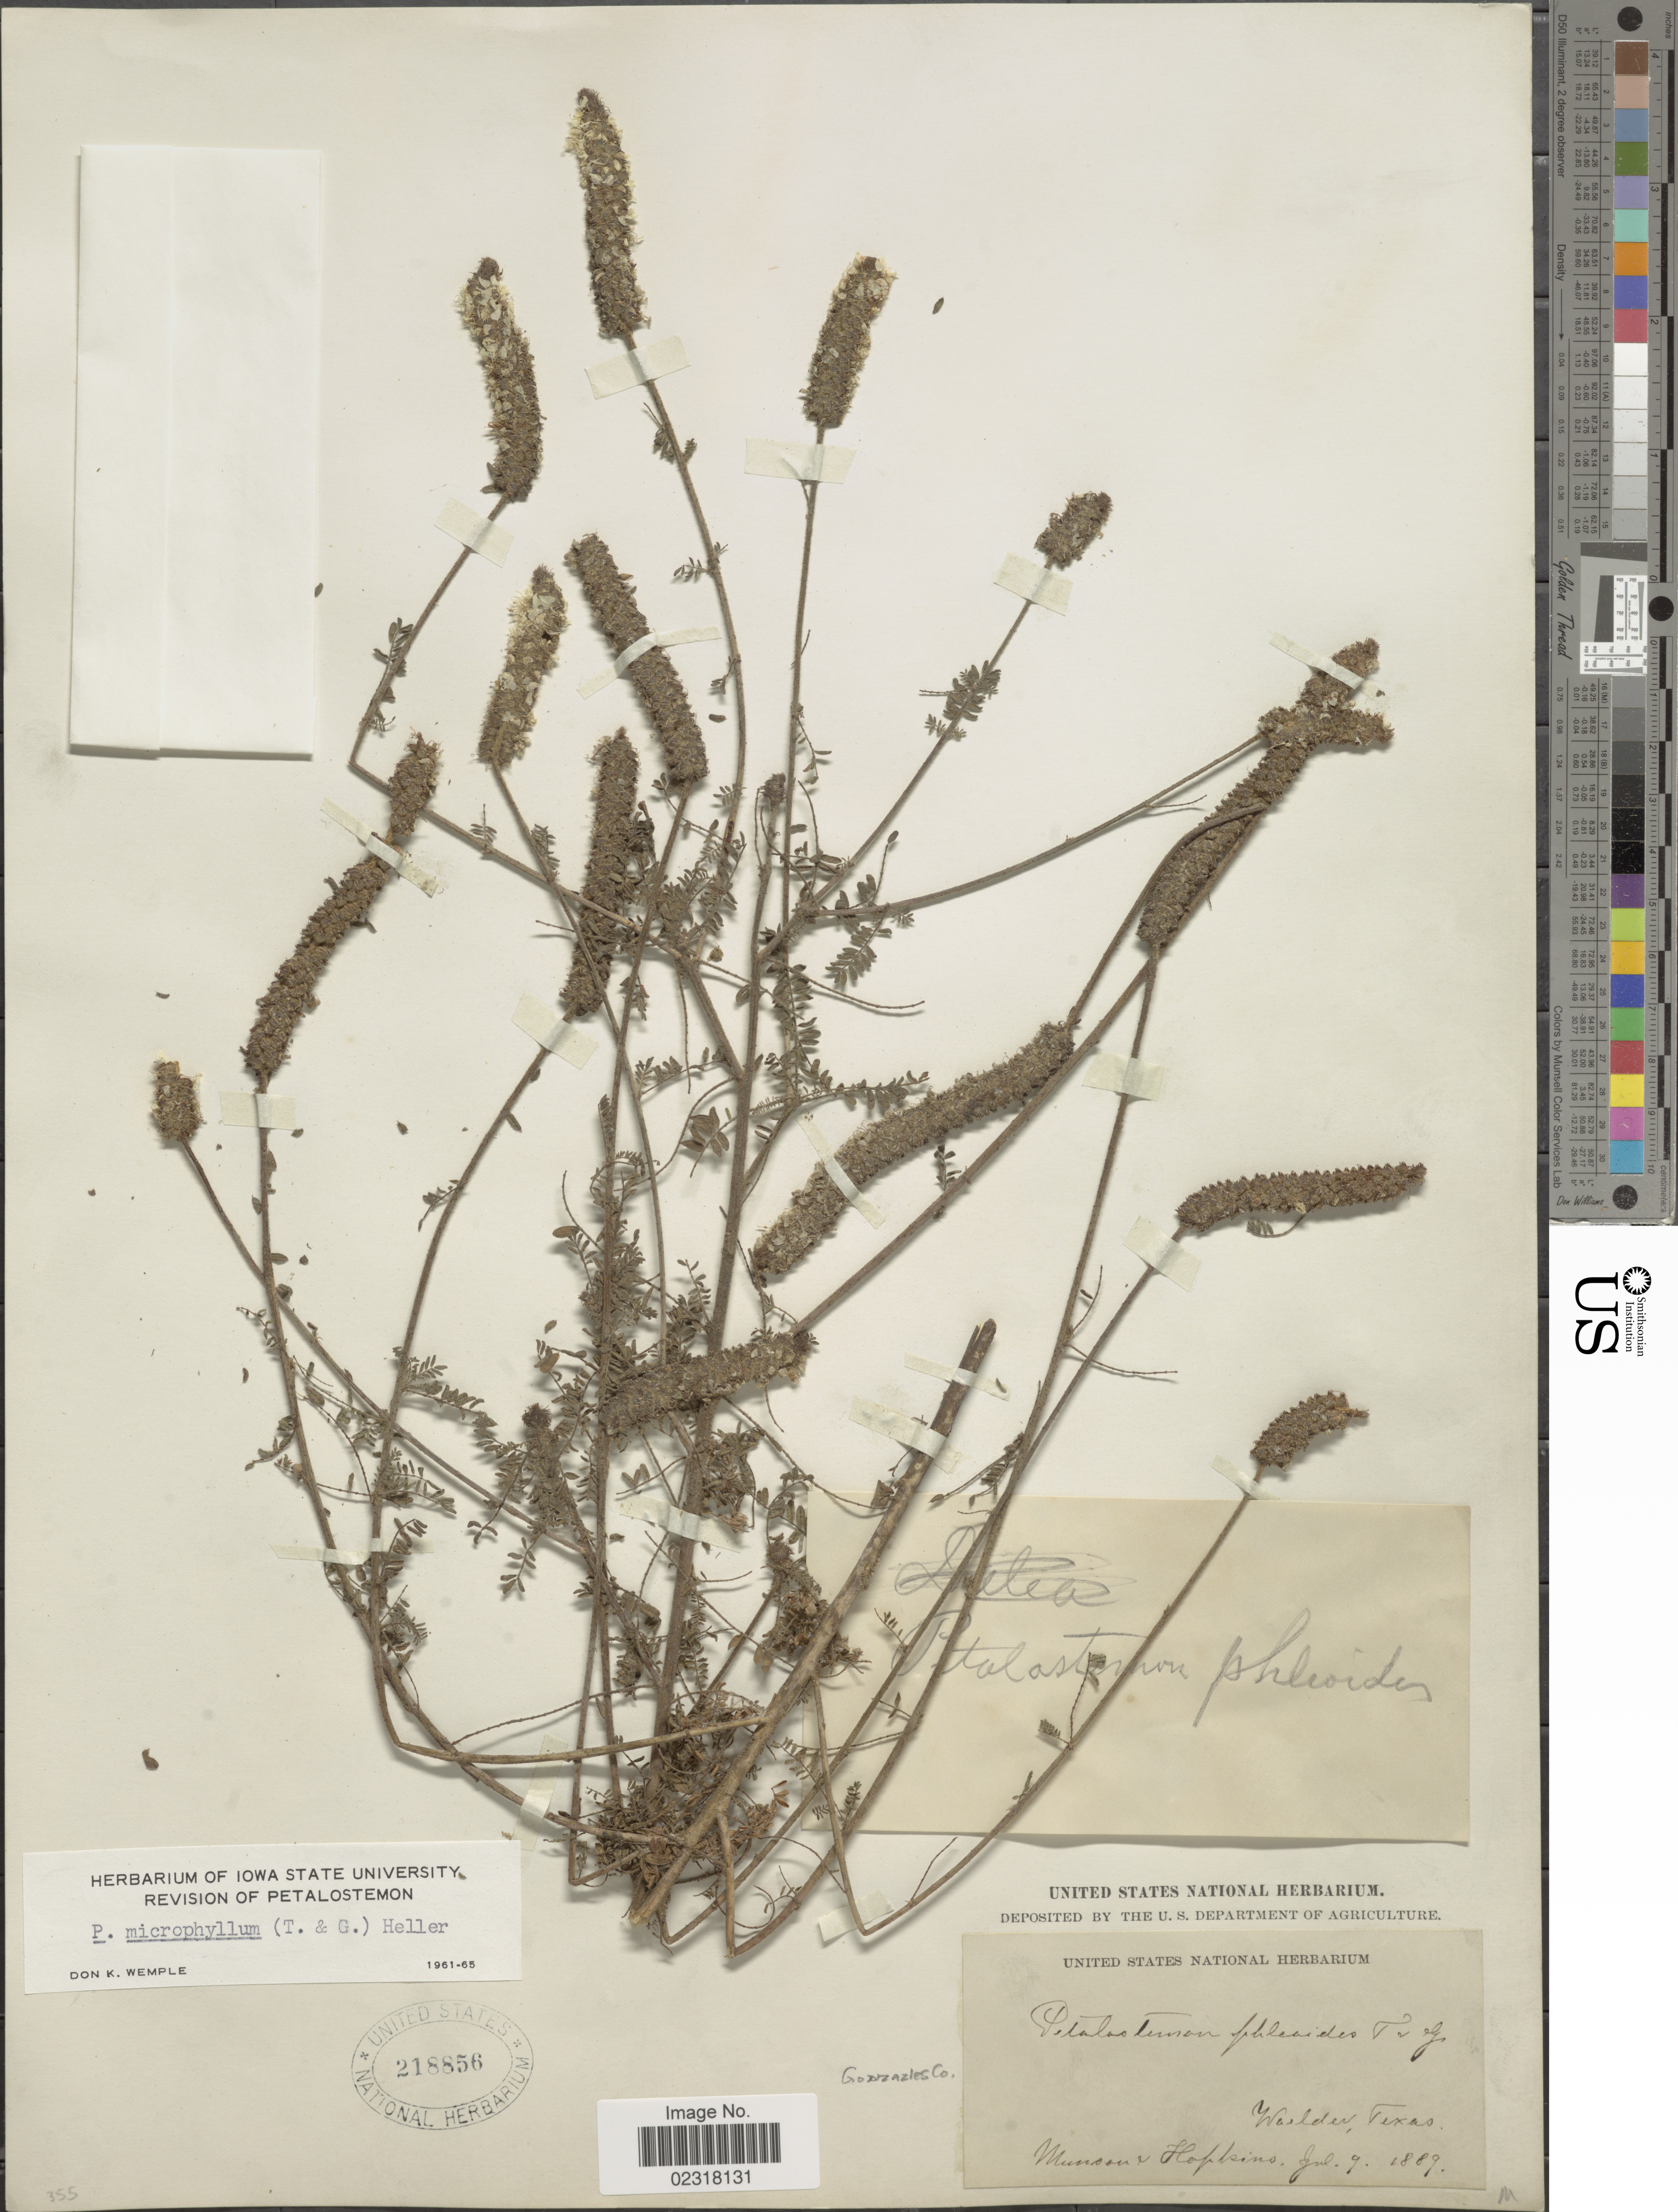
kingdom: Plantae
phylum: Tracheophyta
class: Magnoliopsida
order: Fabales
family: Fabaceae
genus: Dalea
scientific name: Dalea phleoides var. microphylla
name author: (Torr. & A. Gray) Barneby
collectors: -. Munson & -- Hopkins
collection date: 1889-07-09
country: United States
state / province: Texas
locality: Walder, Gonzales Co.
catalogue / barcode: US 218856